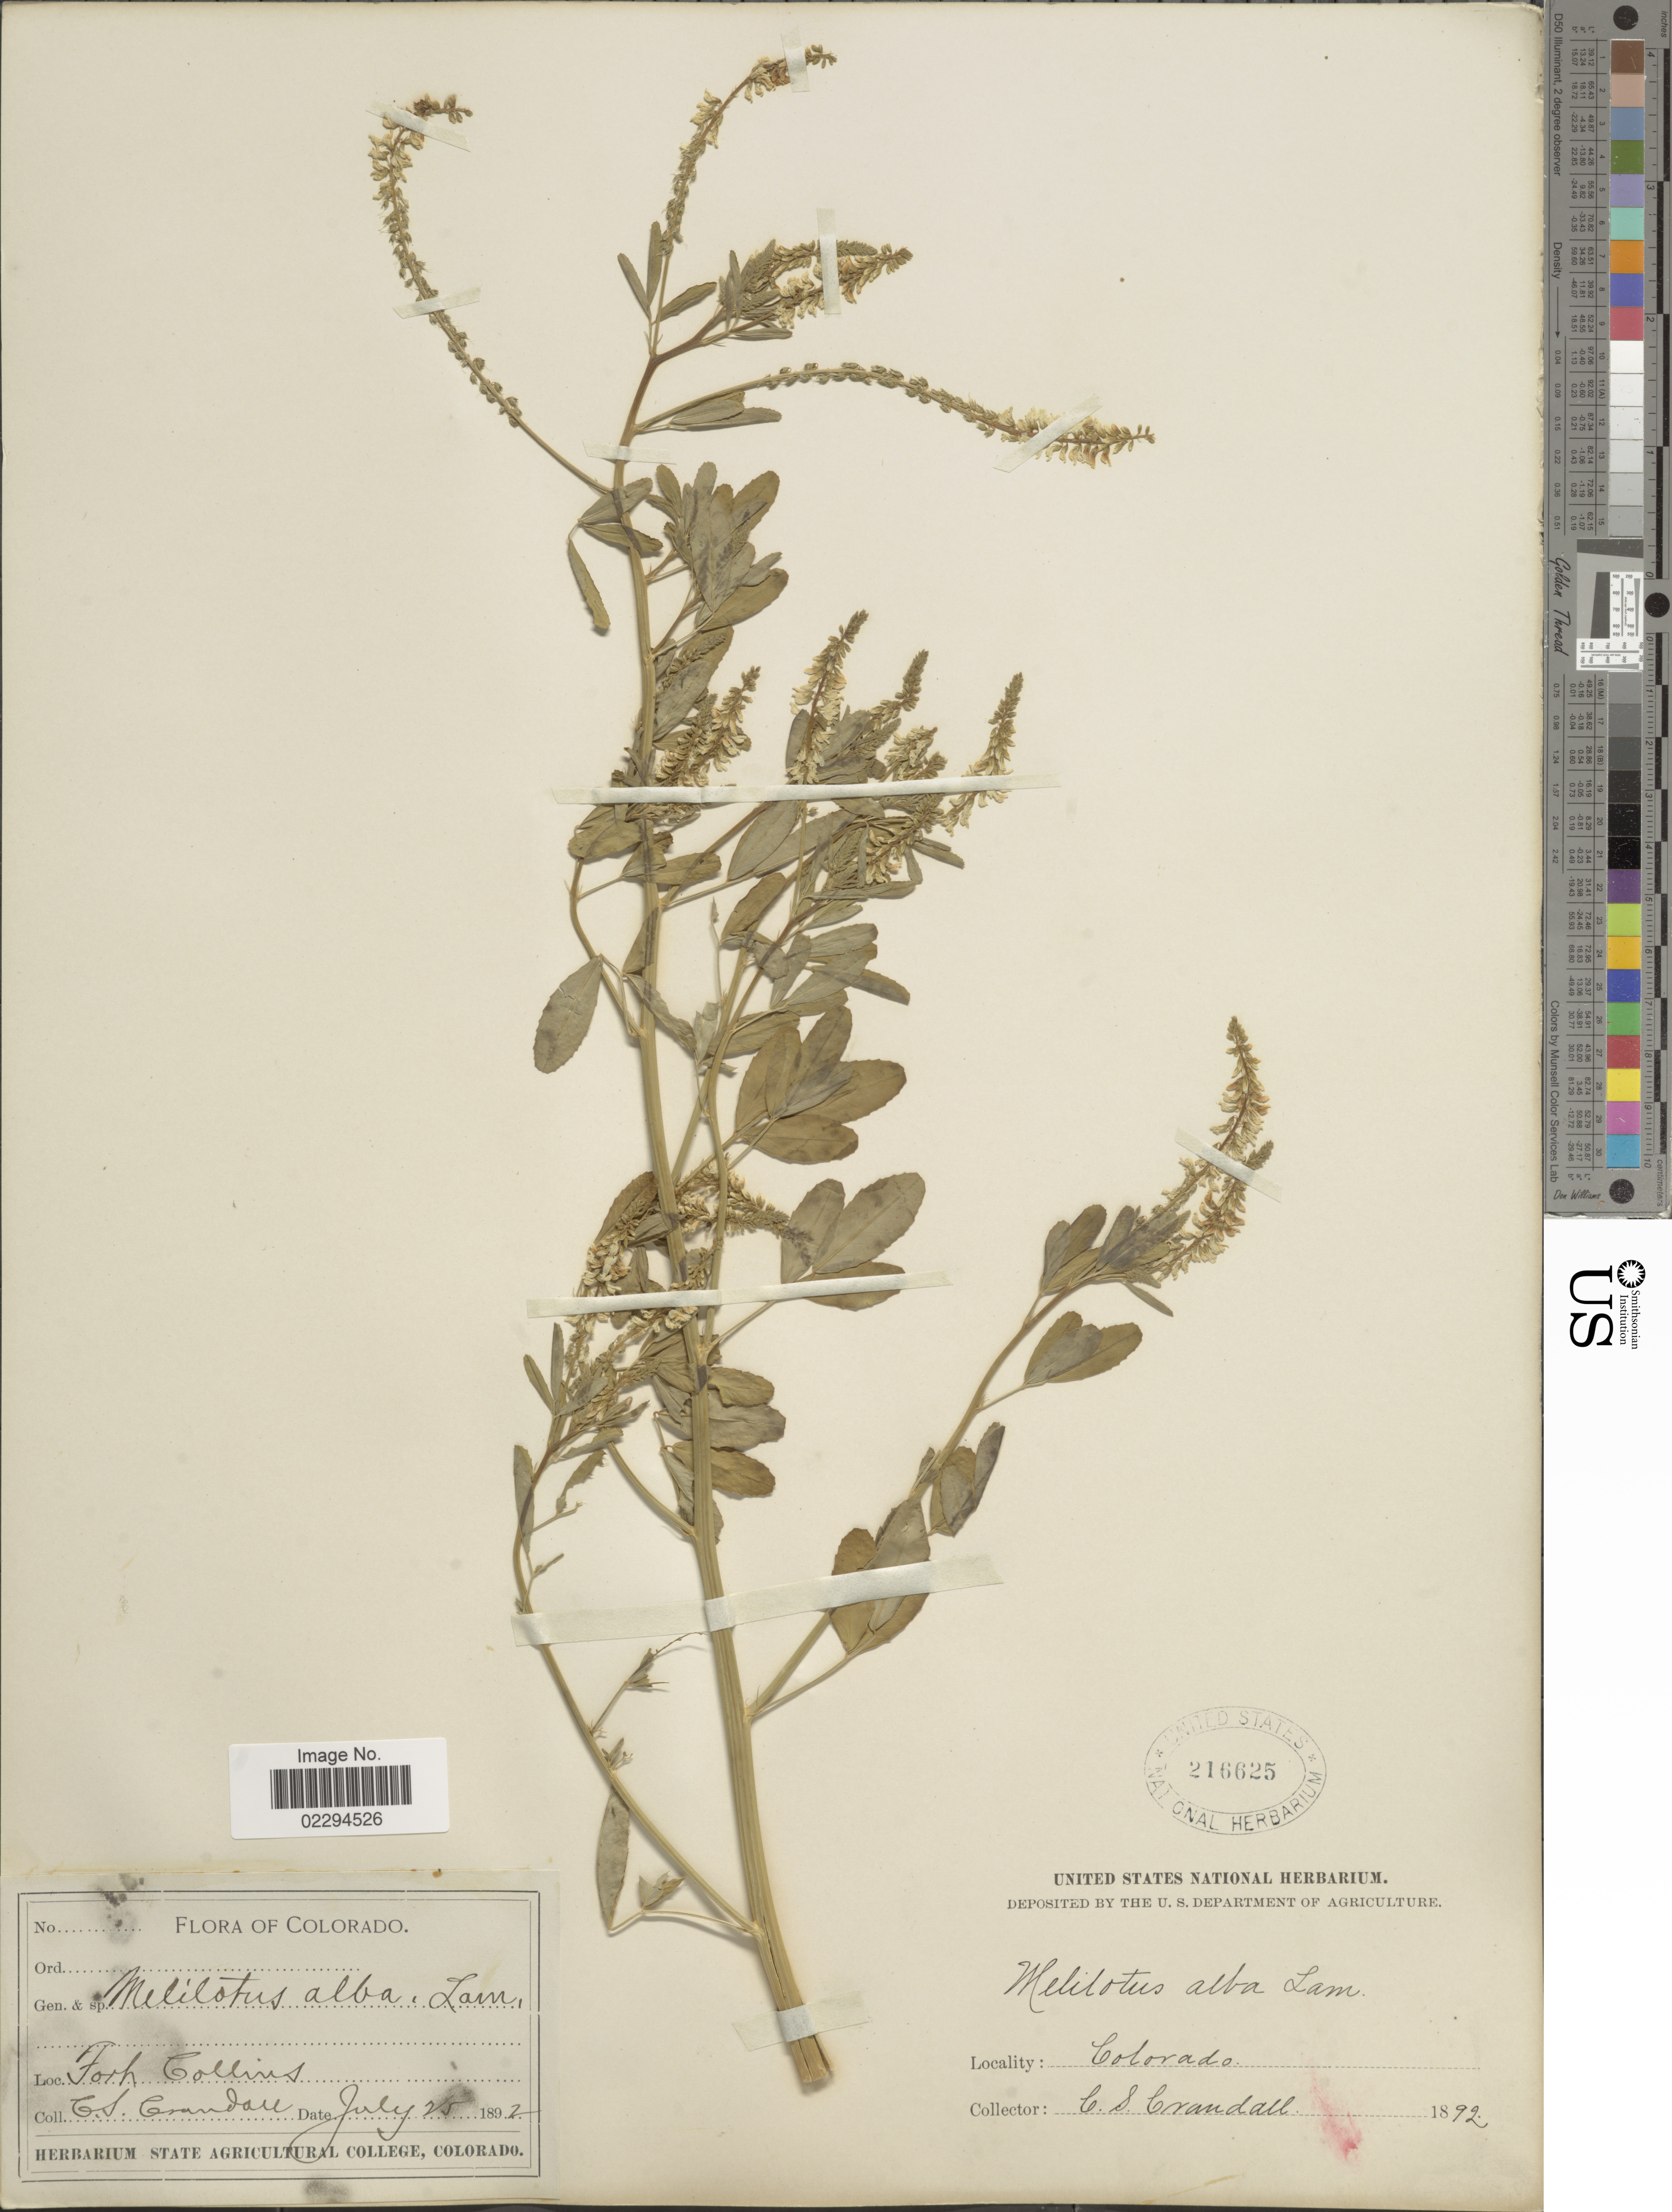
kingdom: Plantae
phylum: Tracheophyta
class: Magnoliopsida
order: Fabales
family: Fabaceae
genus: Melilotus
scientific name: Melilotus albus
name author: Medik.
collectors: C. Crandall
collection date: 1892-07-25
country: United States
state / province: Colorado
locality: Fort Collins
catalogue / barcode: US 216625